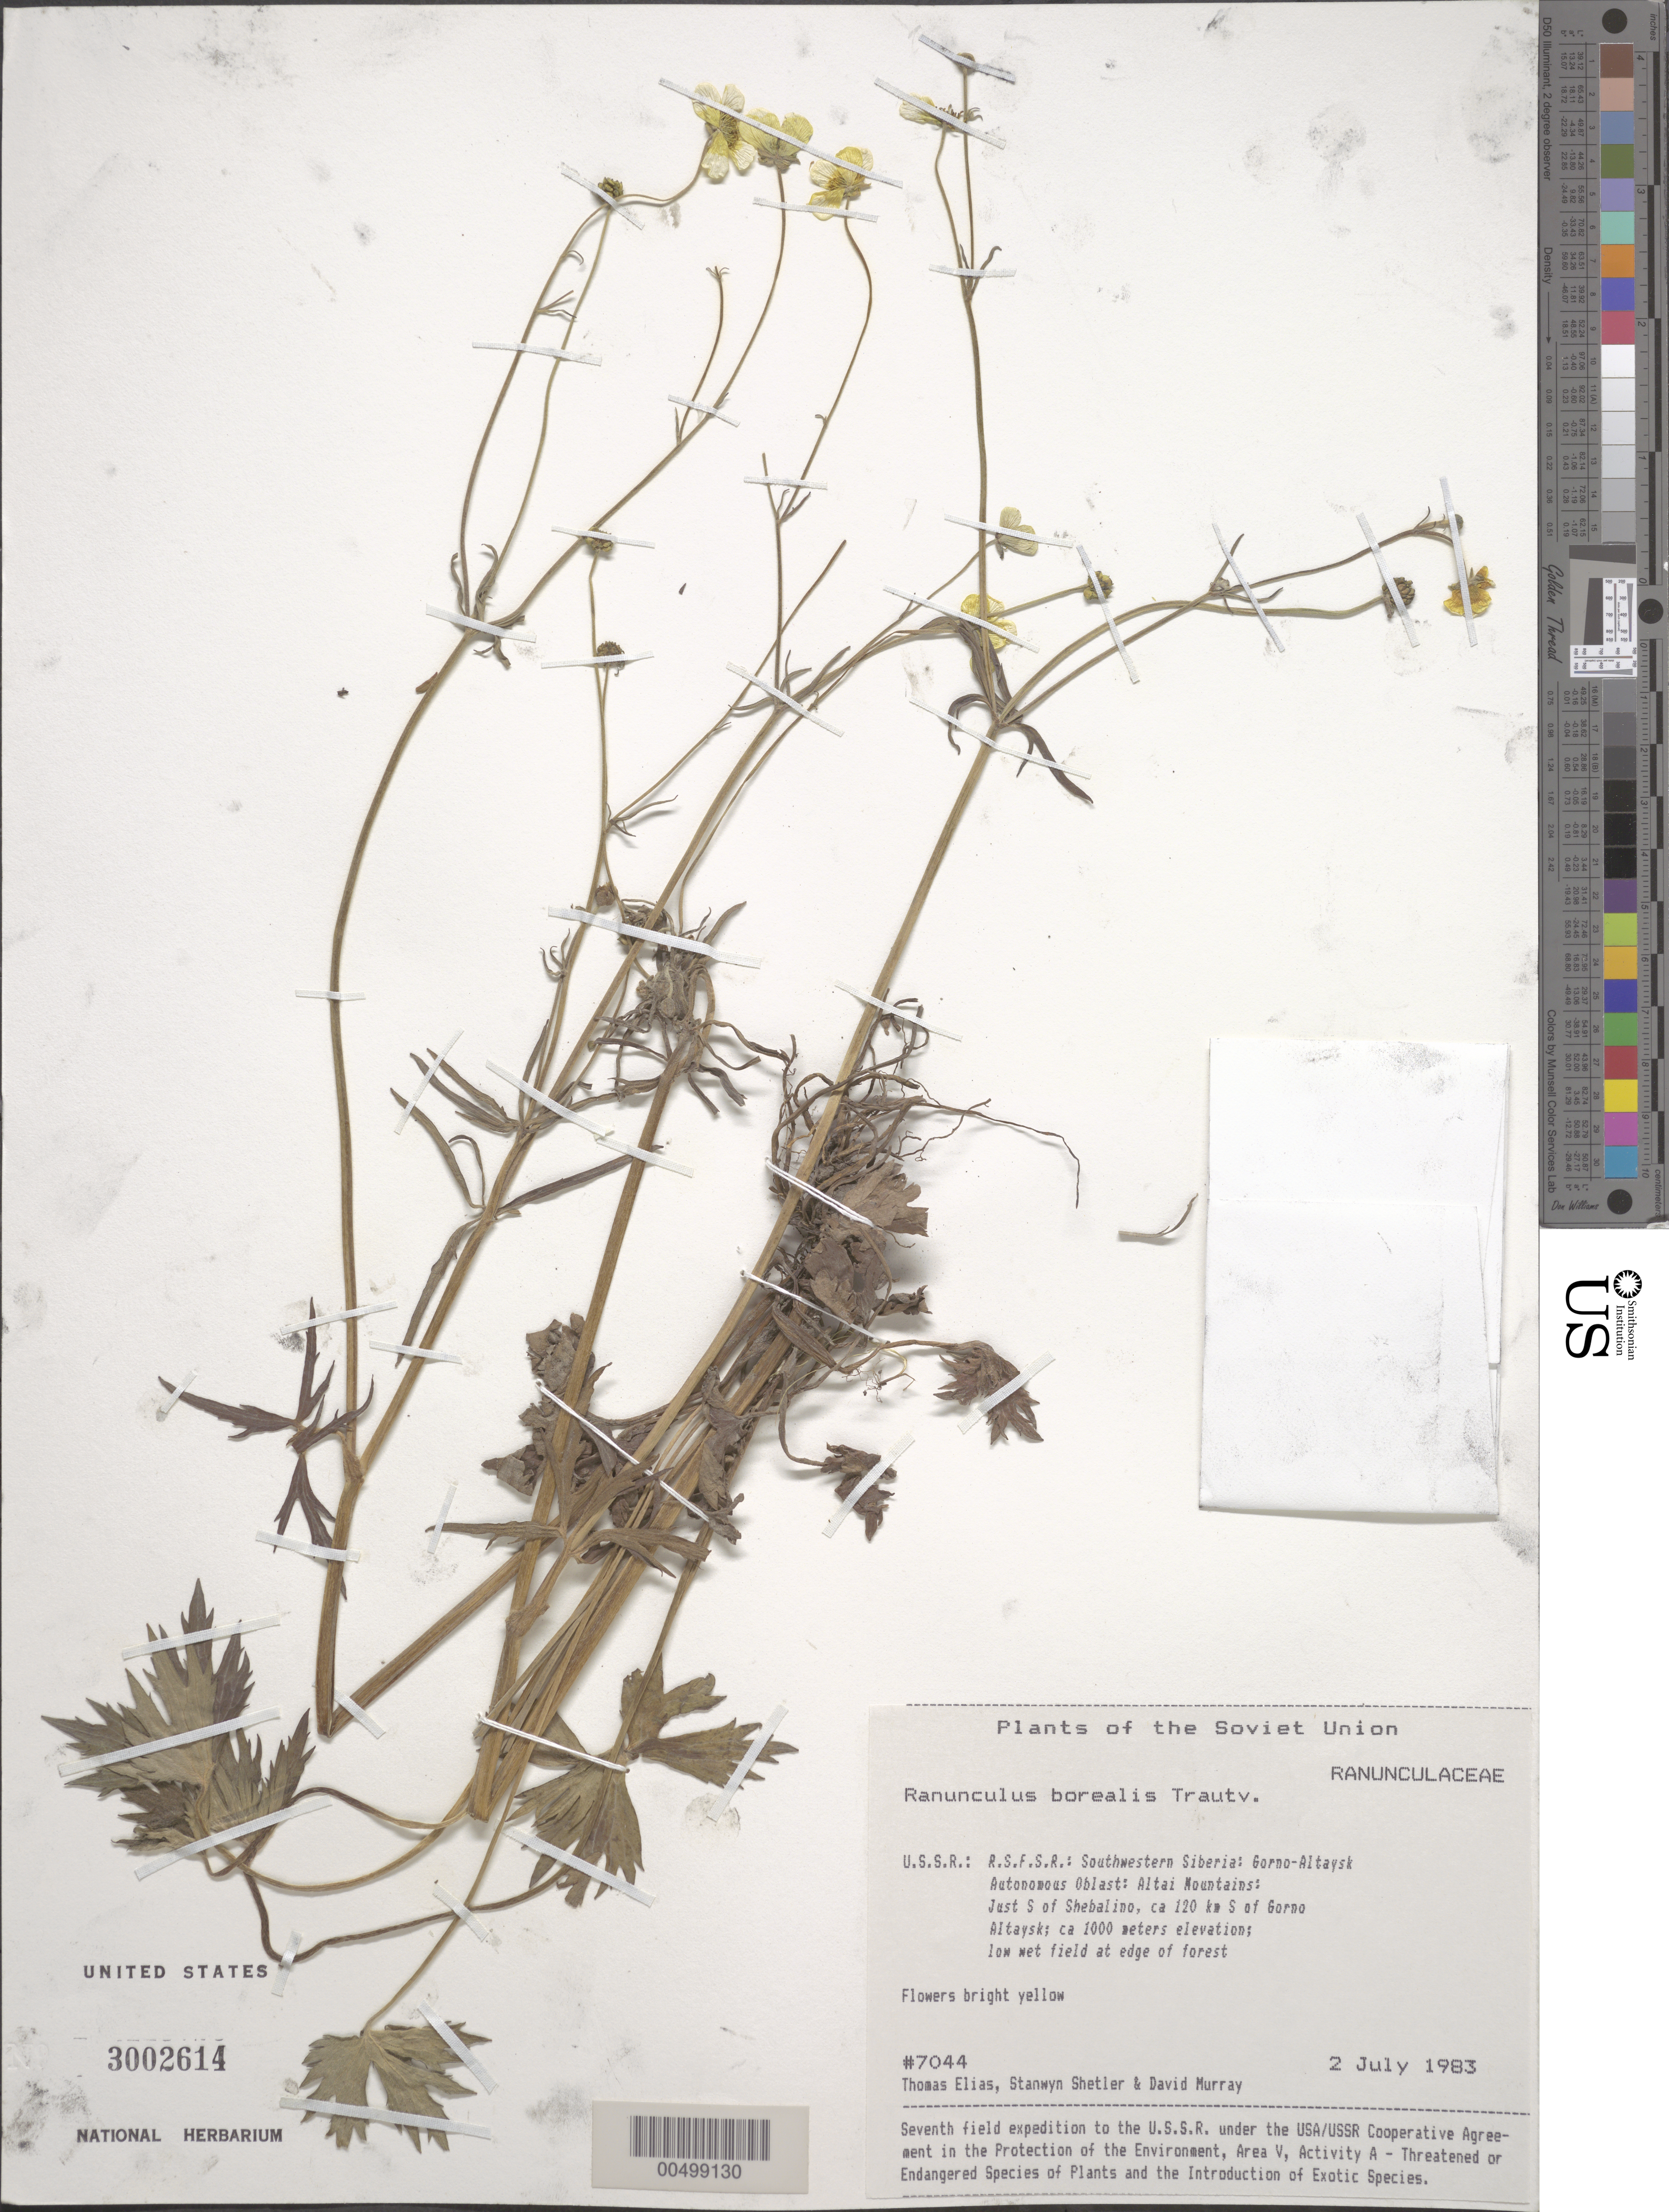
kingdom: Plantae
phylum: Tracheophyta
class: Magnoliopsida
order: Ranunculales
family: Ranunculaceae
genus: Ranunculus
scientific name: Ranunculus borealis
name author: Trautv.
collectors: T. Elias, S. Shetler & D. F. Murray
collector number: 7044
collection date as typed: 02 Jul 1983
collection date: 1983-07-02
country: Russian Federation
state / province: Altai Republic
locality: Altai Mountains, just S of Shebalino, ca. 120 km S of Gorno-Altaysk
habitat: low wet field at edge of forest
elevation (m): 1000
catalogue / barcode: US 3002614